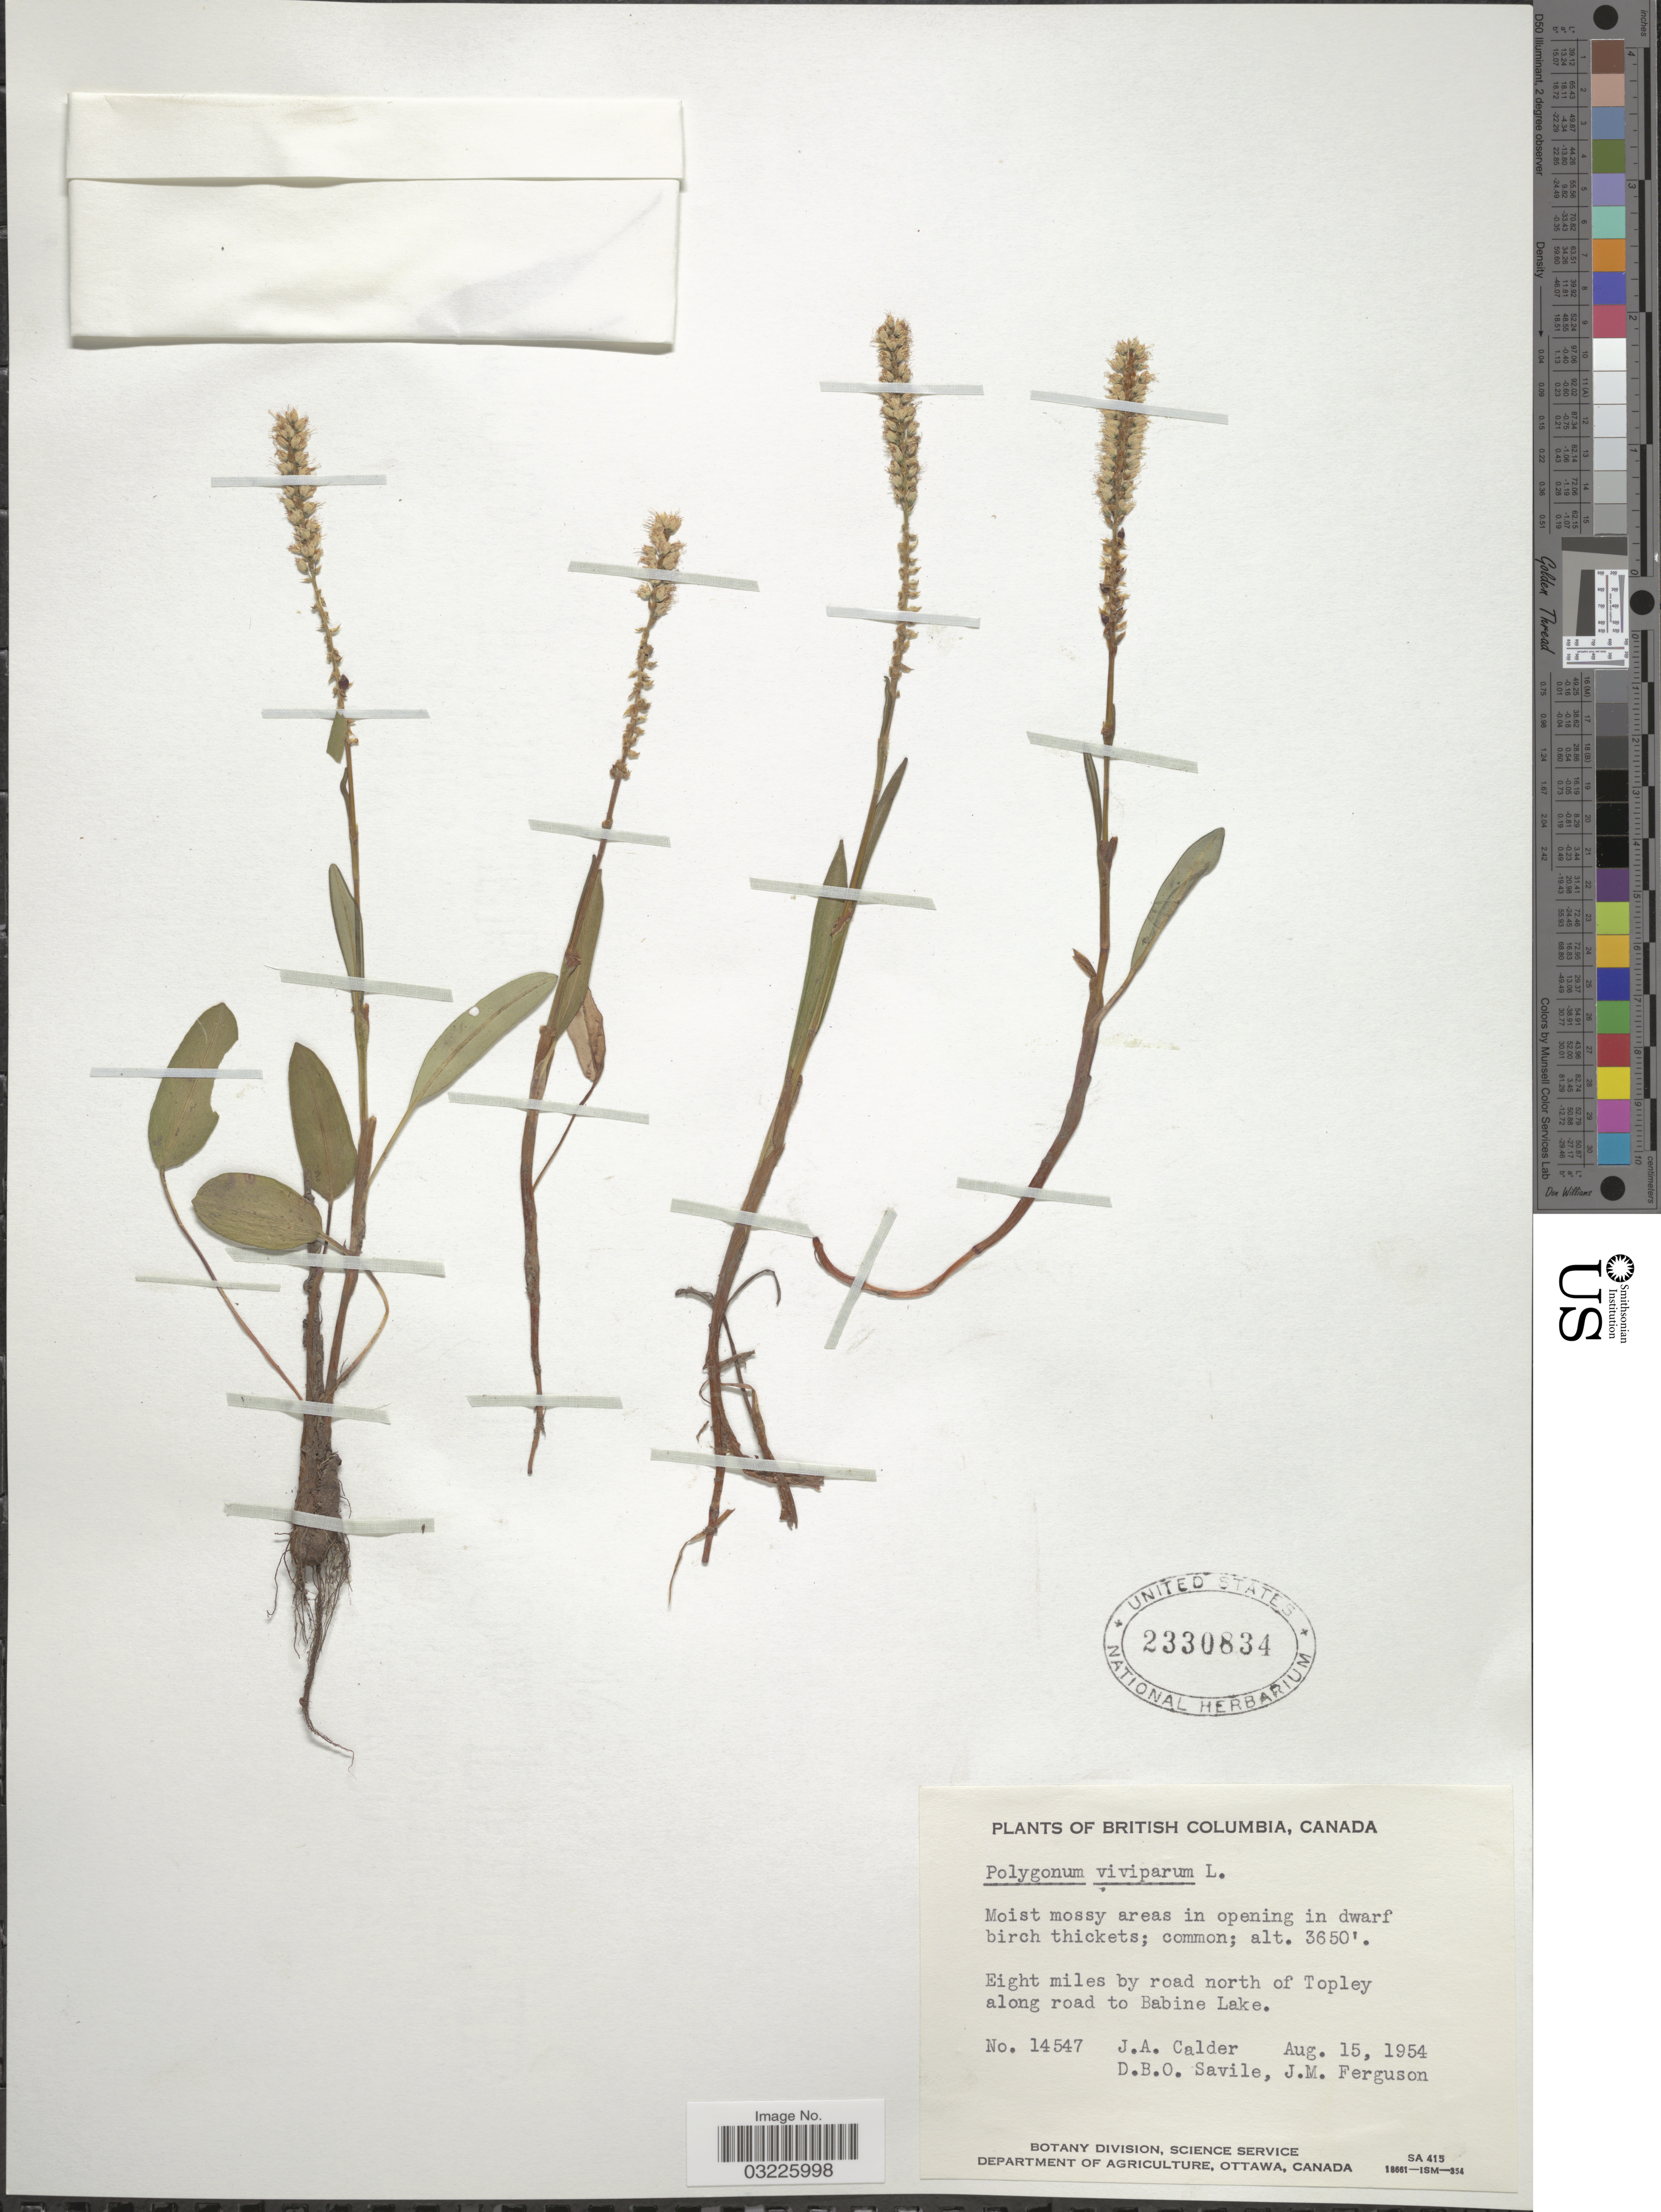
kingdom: Plantae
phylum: Tracheophyta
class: Magnoliopsida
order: Caryophyllales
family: Polygonaceae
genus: Bistorta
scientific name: Bistorta vivipara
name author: (L.) Delarbre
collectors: J. A. Calder & D. Savile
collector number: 14547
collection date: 1954-08-15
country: Canada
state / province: British Columbia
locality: Eight miles by road north of Topley along road to Babine Lake.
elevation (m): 1113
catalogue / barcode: US 2330834